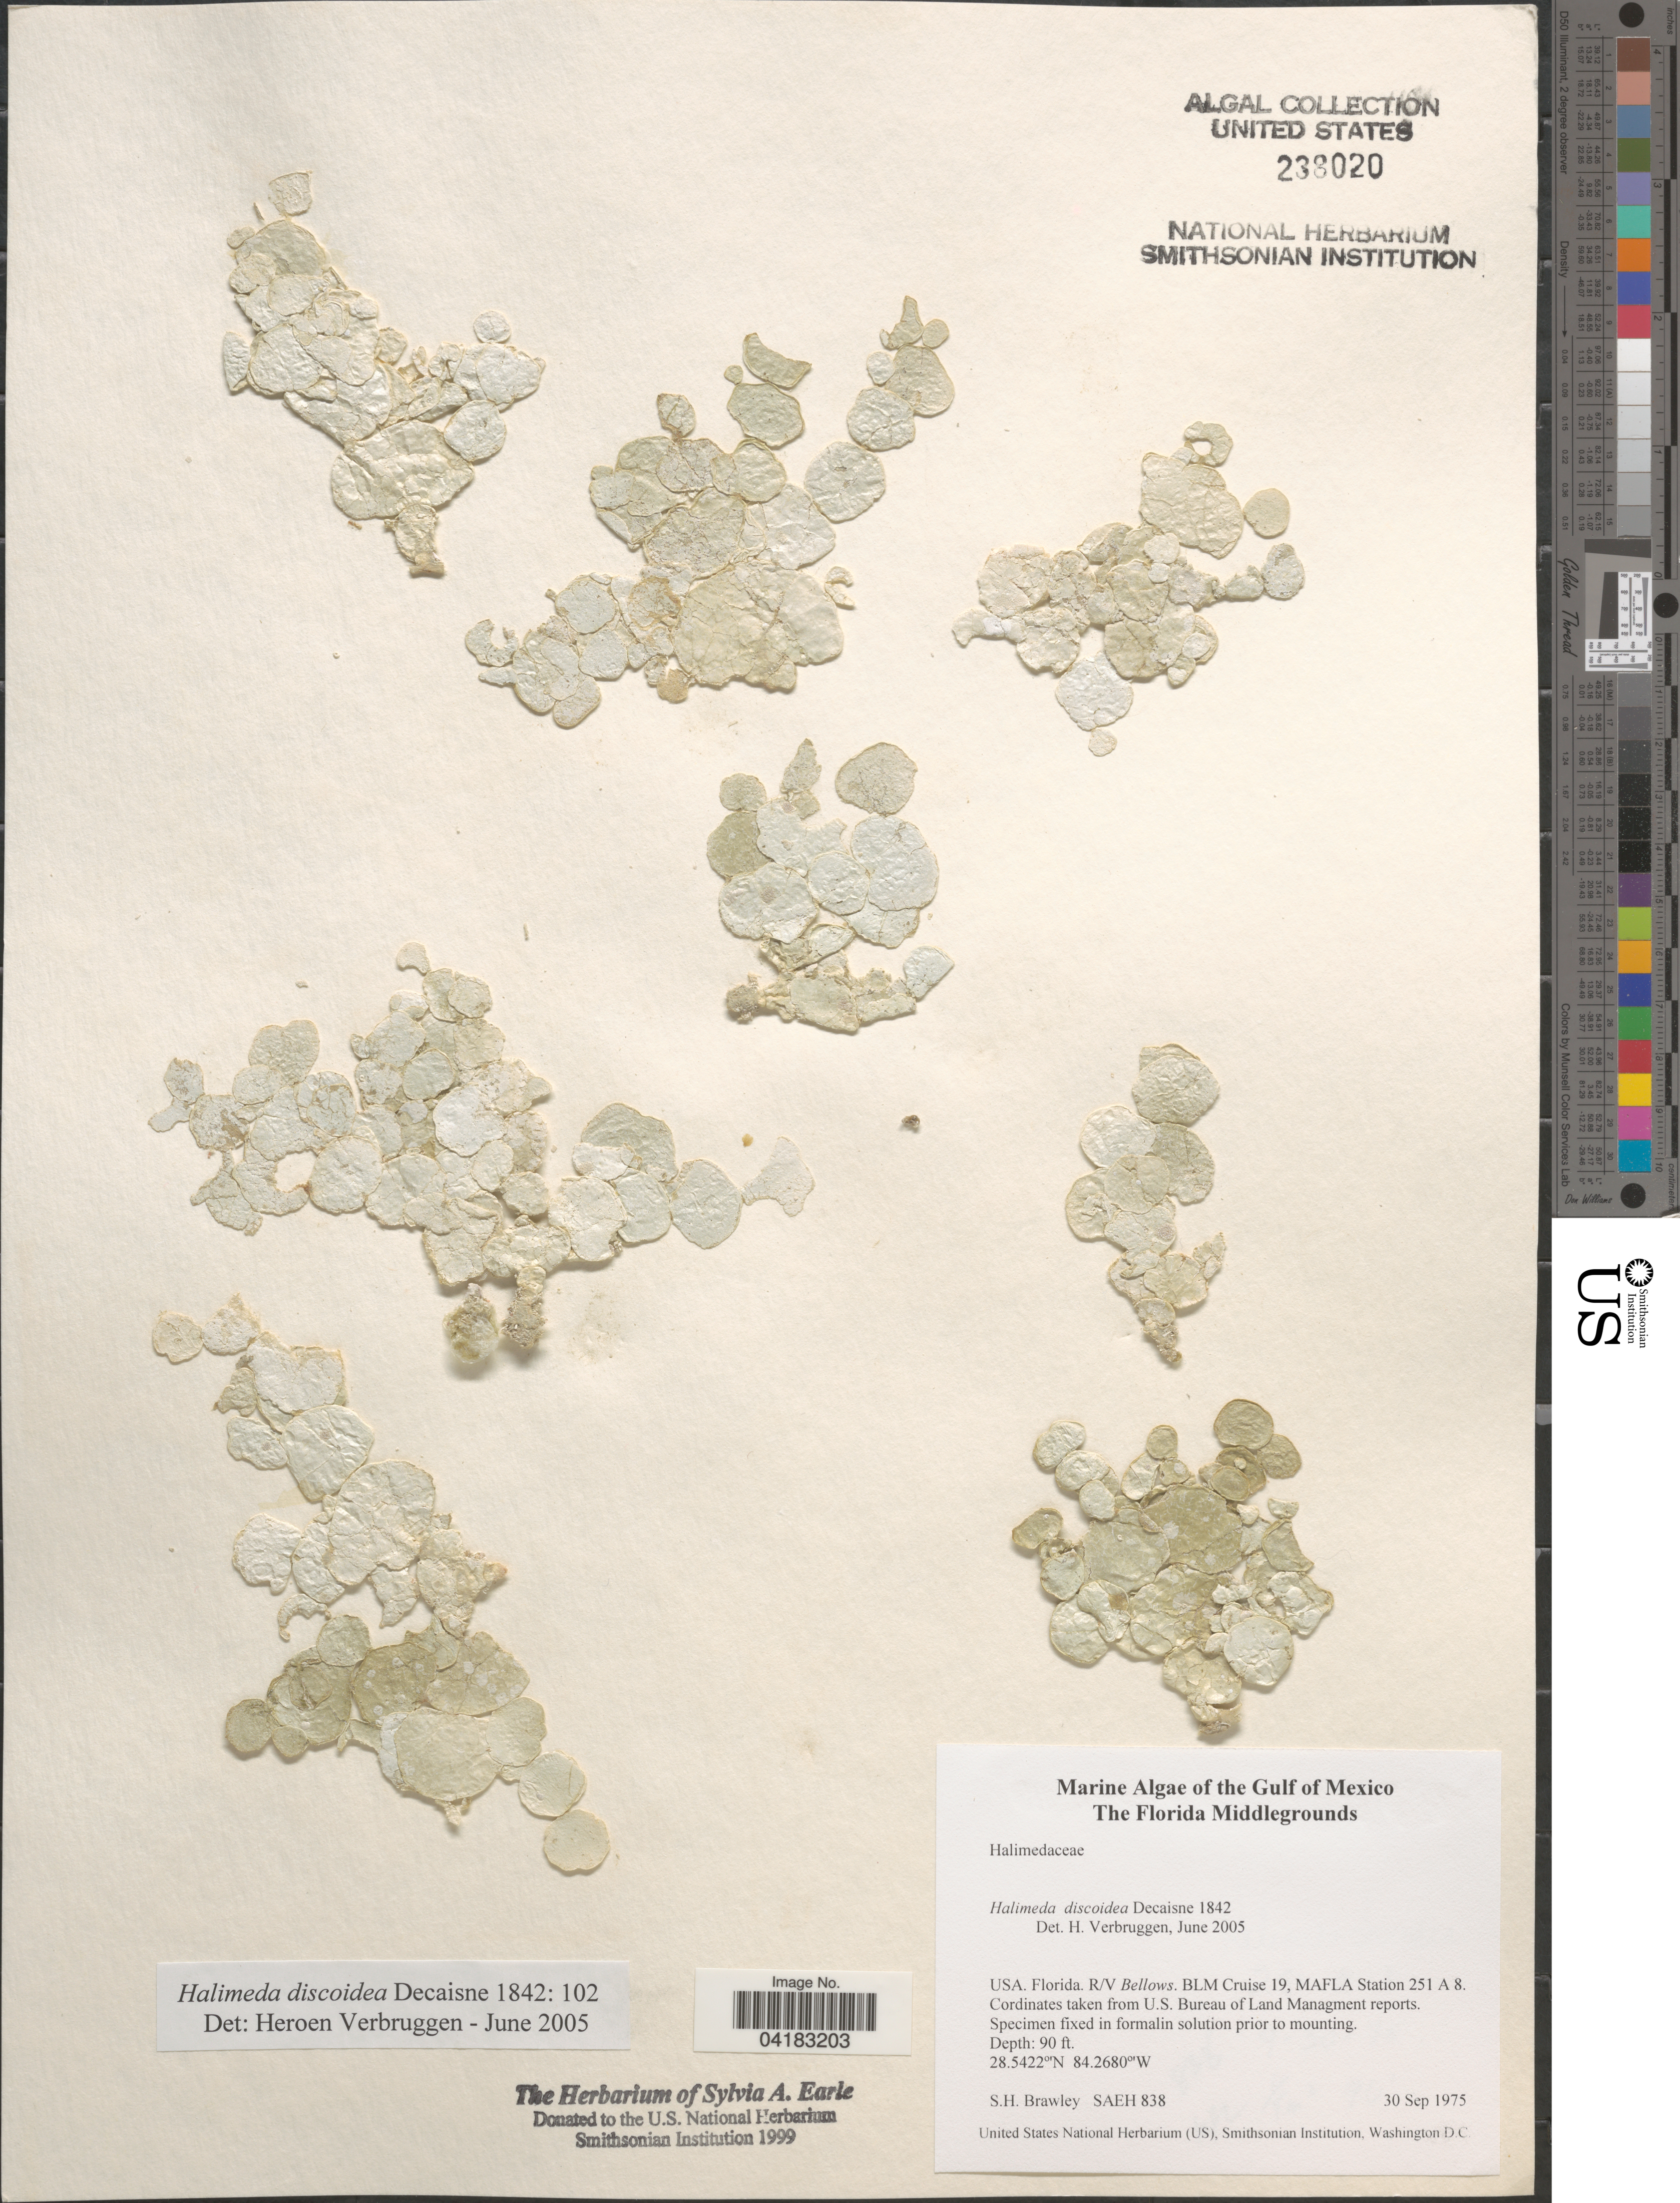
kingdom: Plantae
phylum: Chlorophyta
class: Ulvophyceae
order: Bryopsidales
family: Halimedaceae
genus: Halimeda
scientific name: Halimeda discoidea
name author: Decne.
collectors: S. Brawley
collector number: SAEH838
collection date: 1975-09-30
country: United States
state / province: Florida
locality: Gulf of Mexico. The Florida Middlegrounds. R/V Bellows. BLM Cruise 19, MAFLA Station 251 A 8.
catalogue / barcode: US 238020